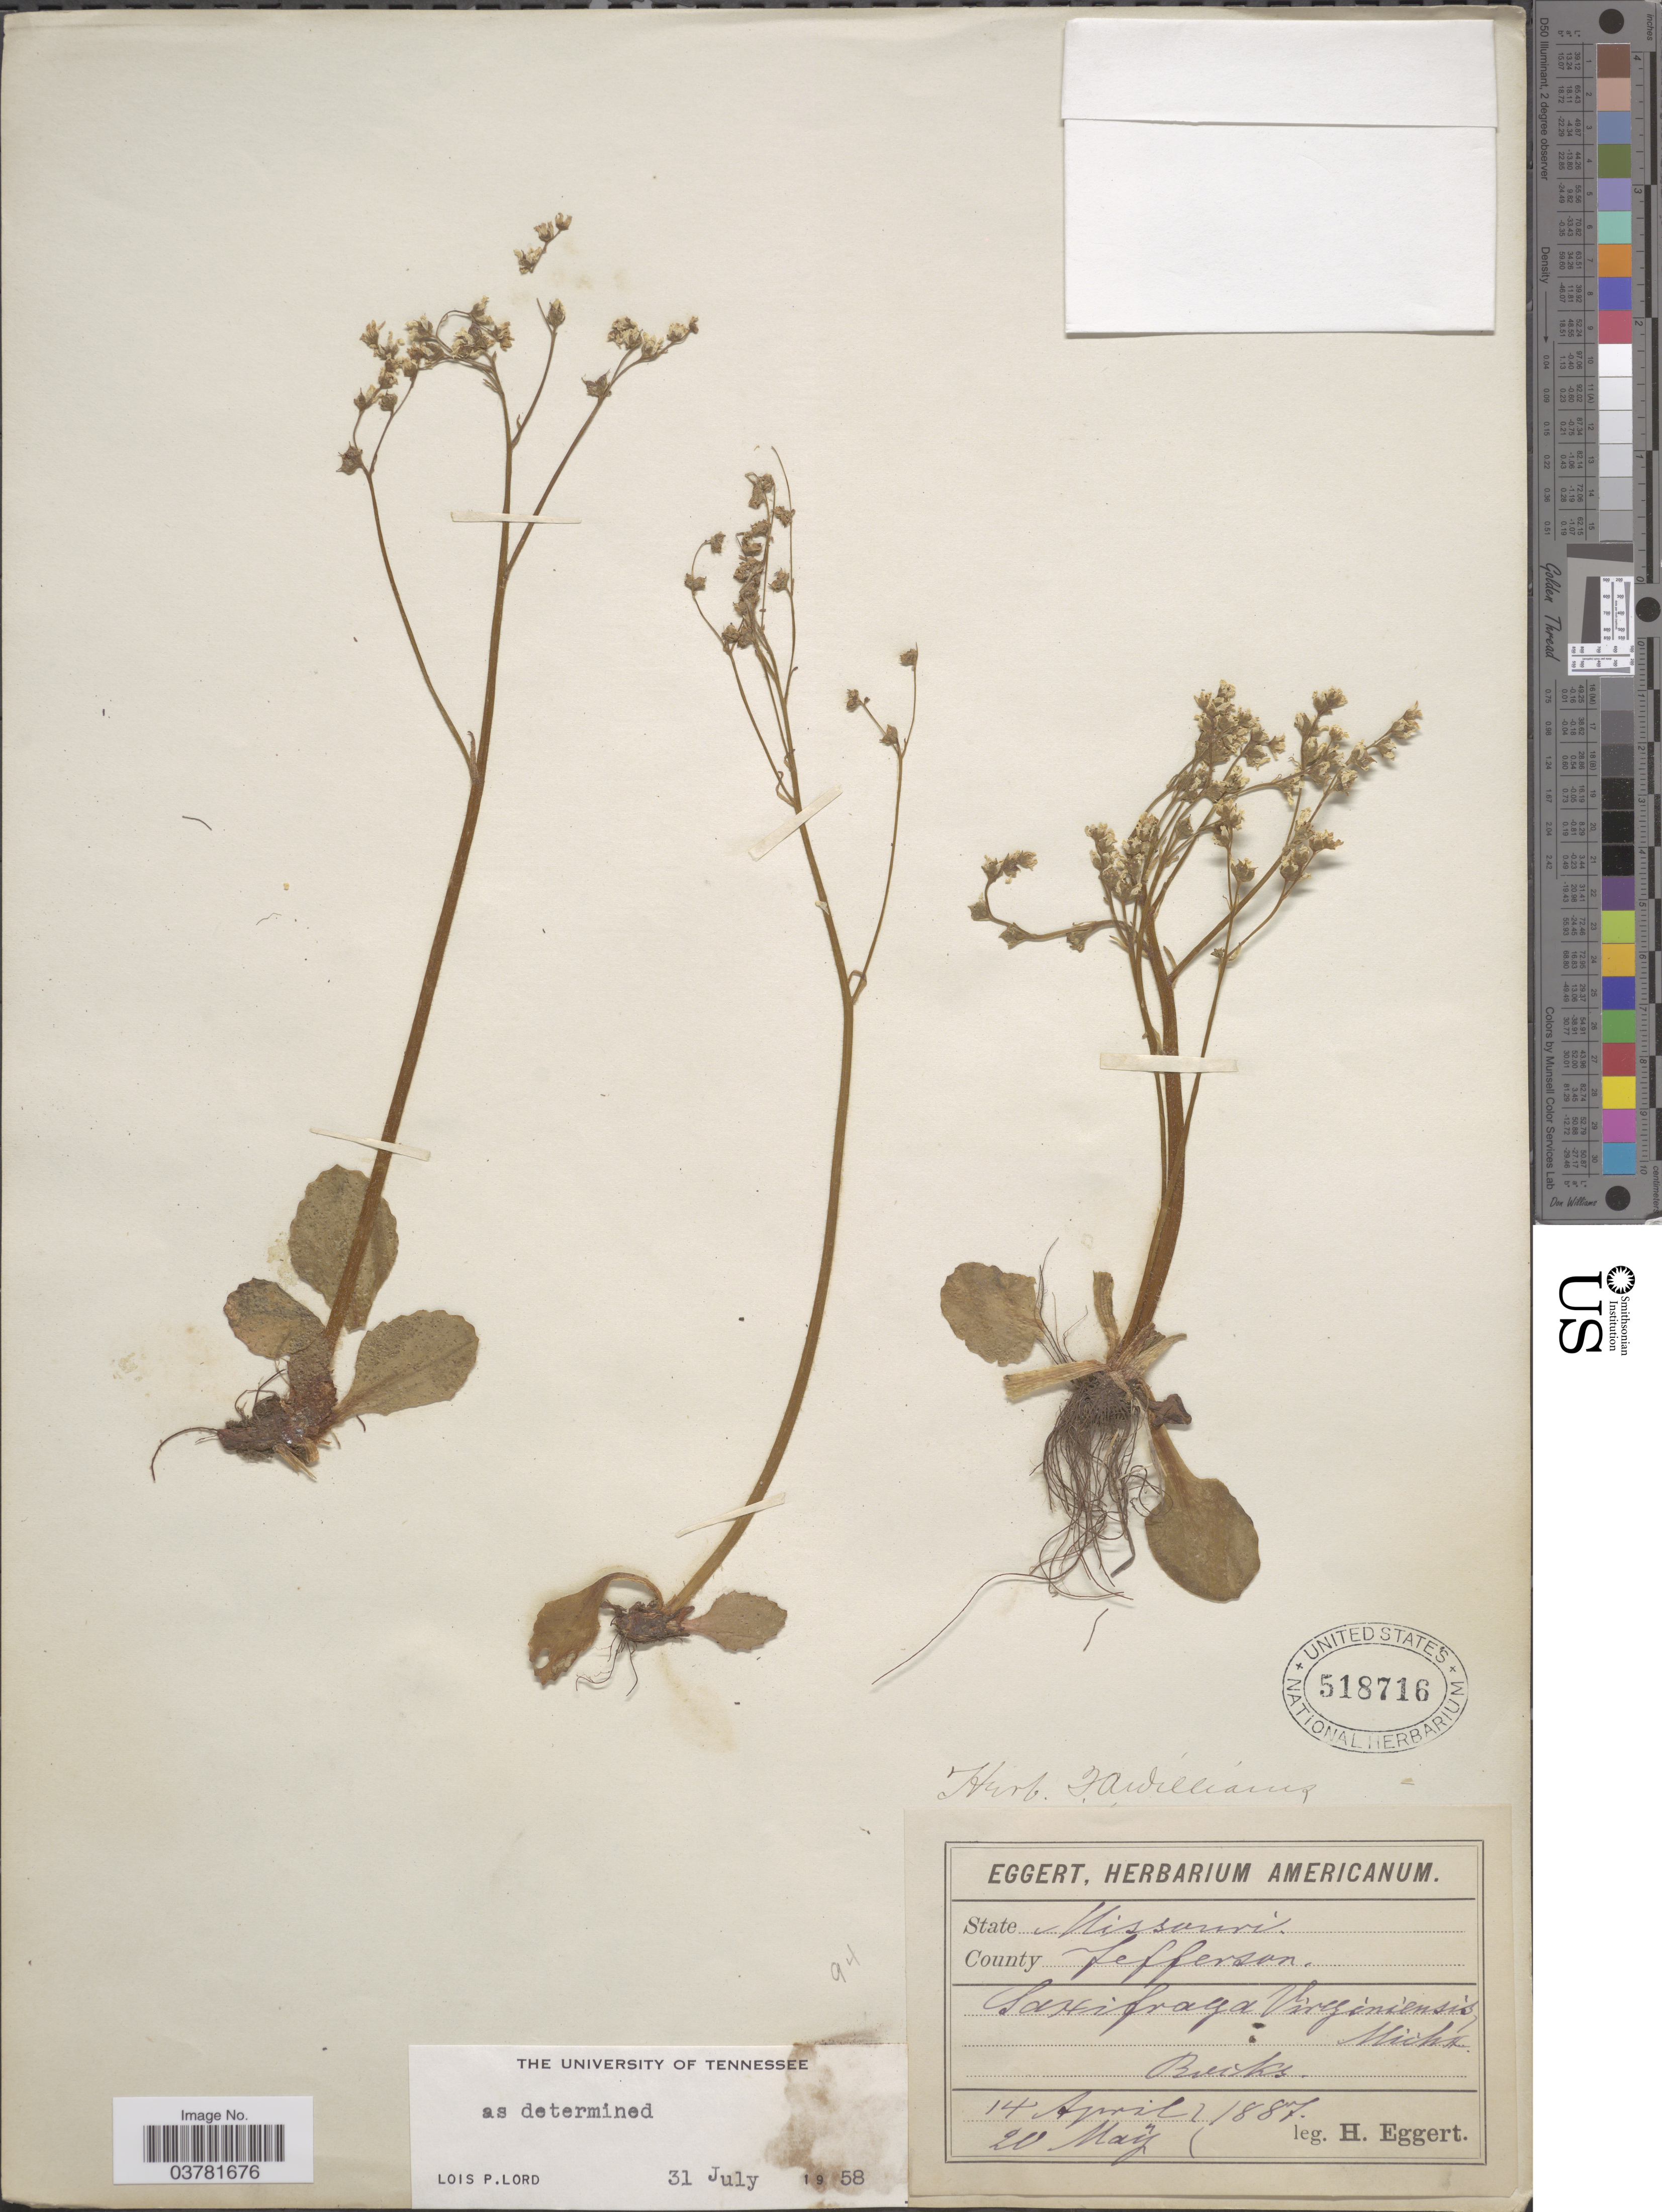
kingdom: Plantae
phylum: Tracheophyta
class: Magnoliopsida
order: Saxifragales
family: Saxifragaceae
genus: Micranthes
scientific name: Micranthes virginiensis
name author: (Michx.) Small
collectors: H. Eggert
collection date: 1887-04-14/1887-05-20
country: United States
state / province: Missouri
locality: County Jefferson. Rocks.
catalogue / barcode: US 518716